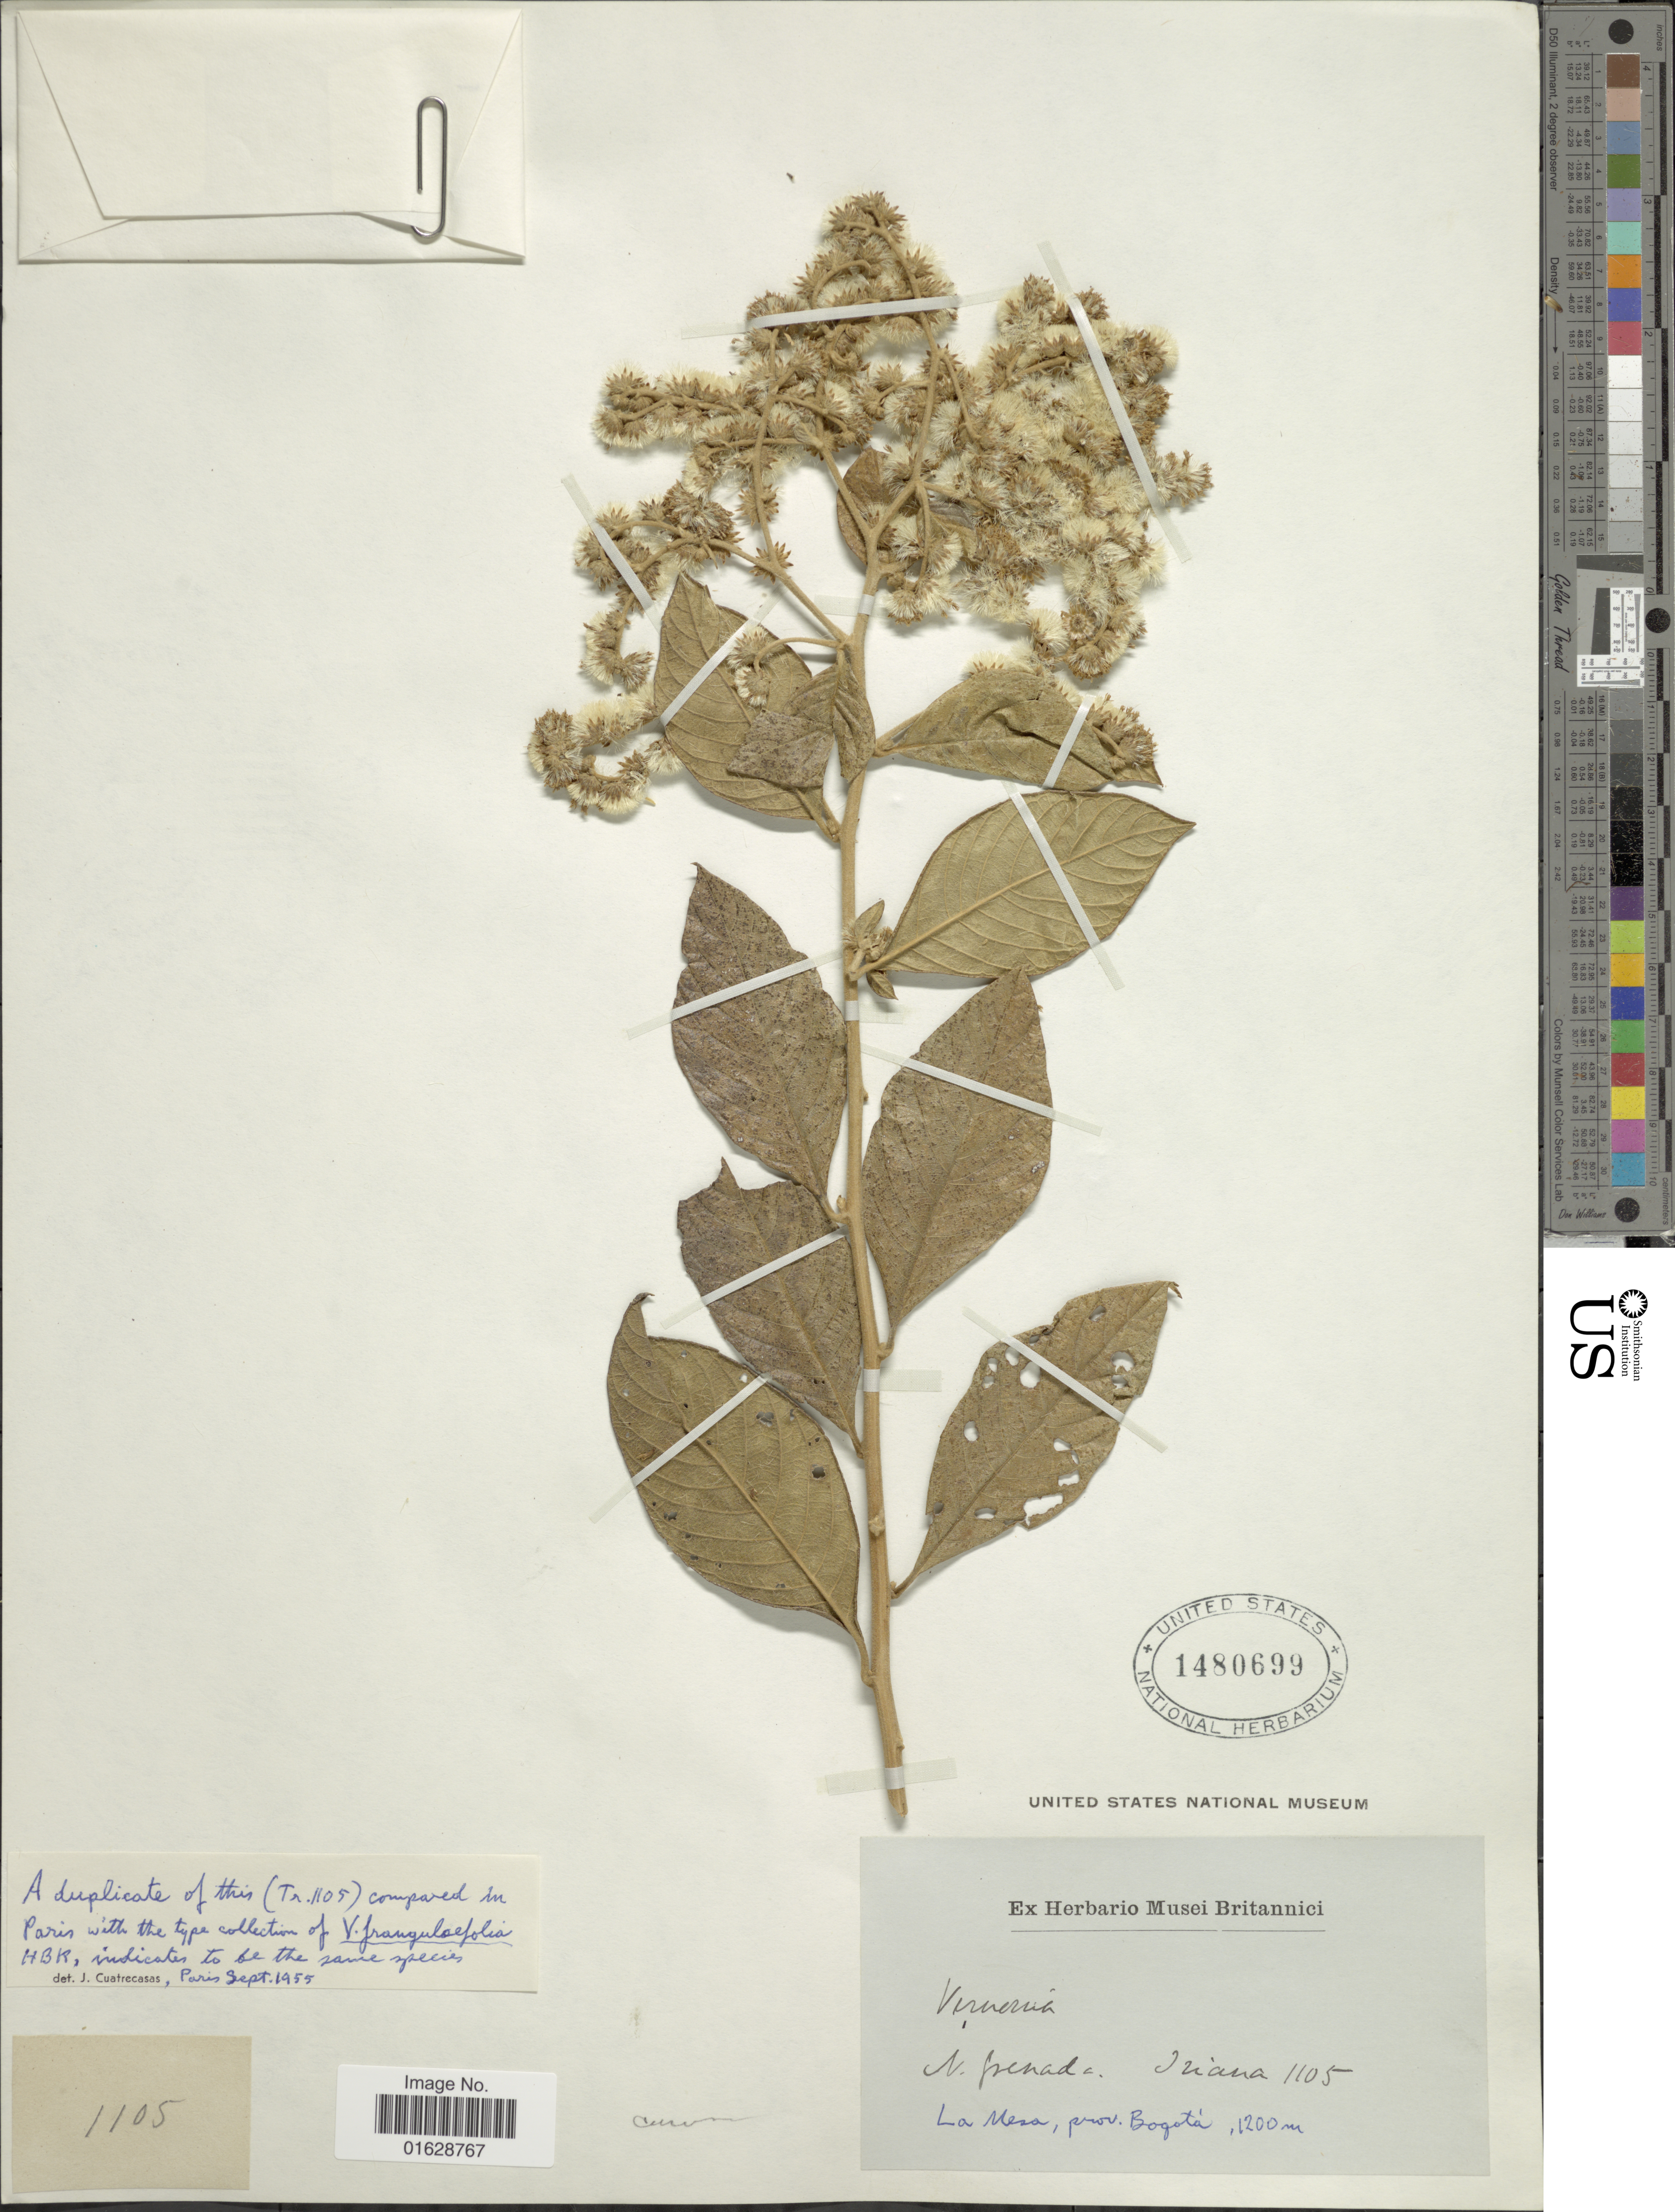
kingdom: Plantae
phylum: Tracheophyta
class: Magnoliopsida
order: Asterales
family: Asteraceae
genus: Lepidaploa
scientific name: Lepidaploa frangulaefolia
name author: (Kunth) H. Rob.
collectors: Triana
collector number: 1105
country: Colombia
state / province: Bogota D.C.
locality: N. Grenada. La Mesa, prov. Bogota.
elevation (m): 1200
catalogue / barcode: US 1480699